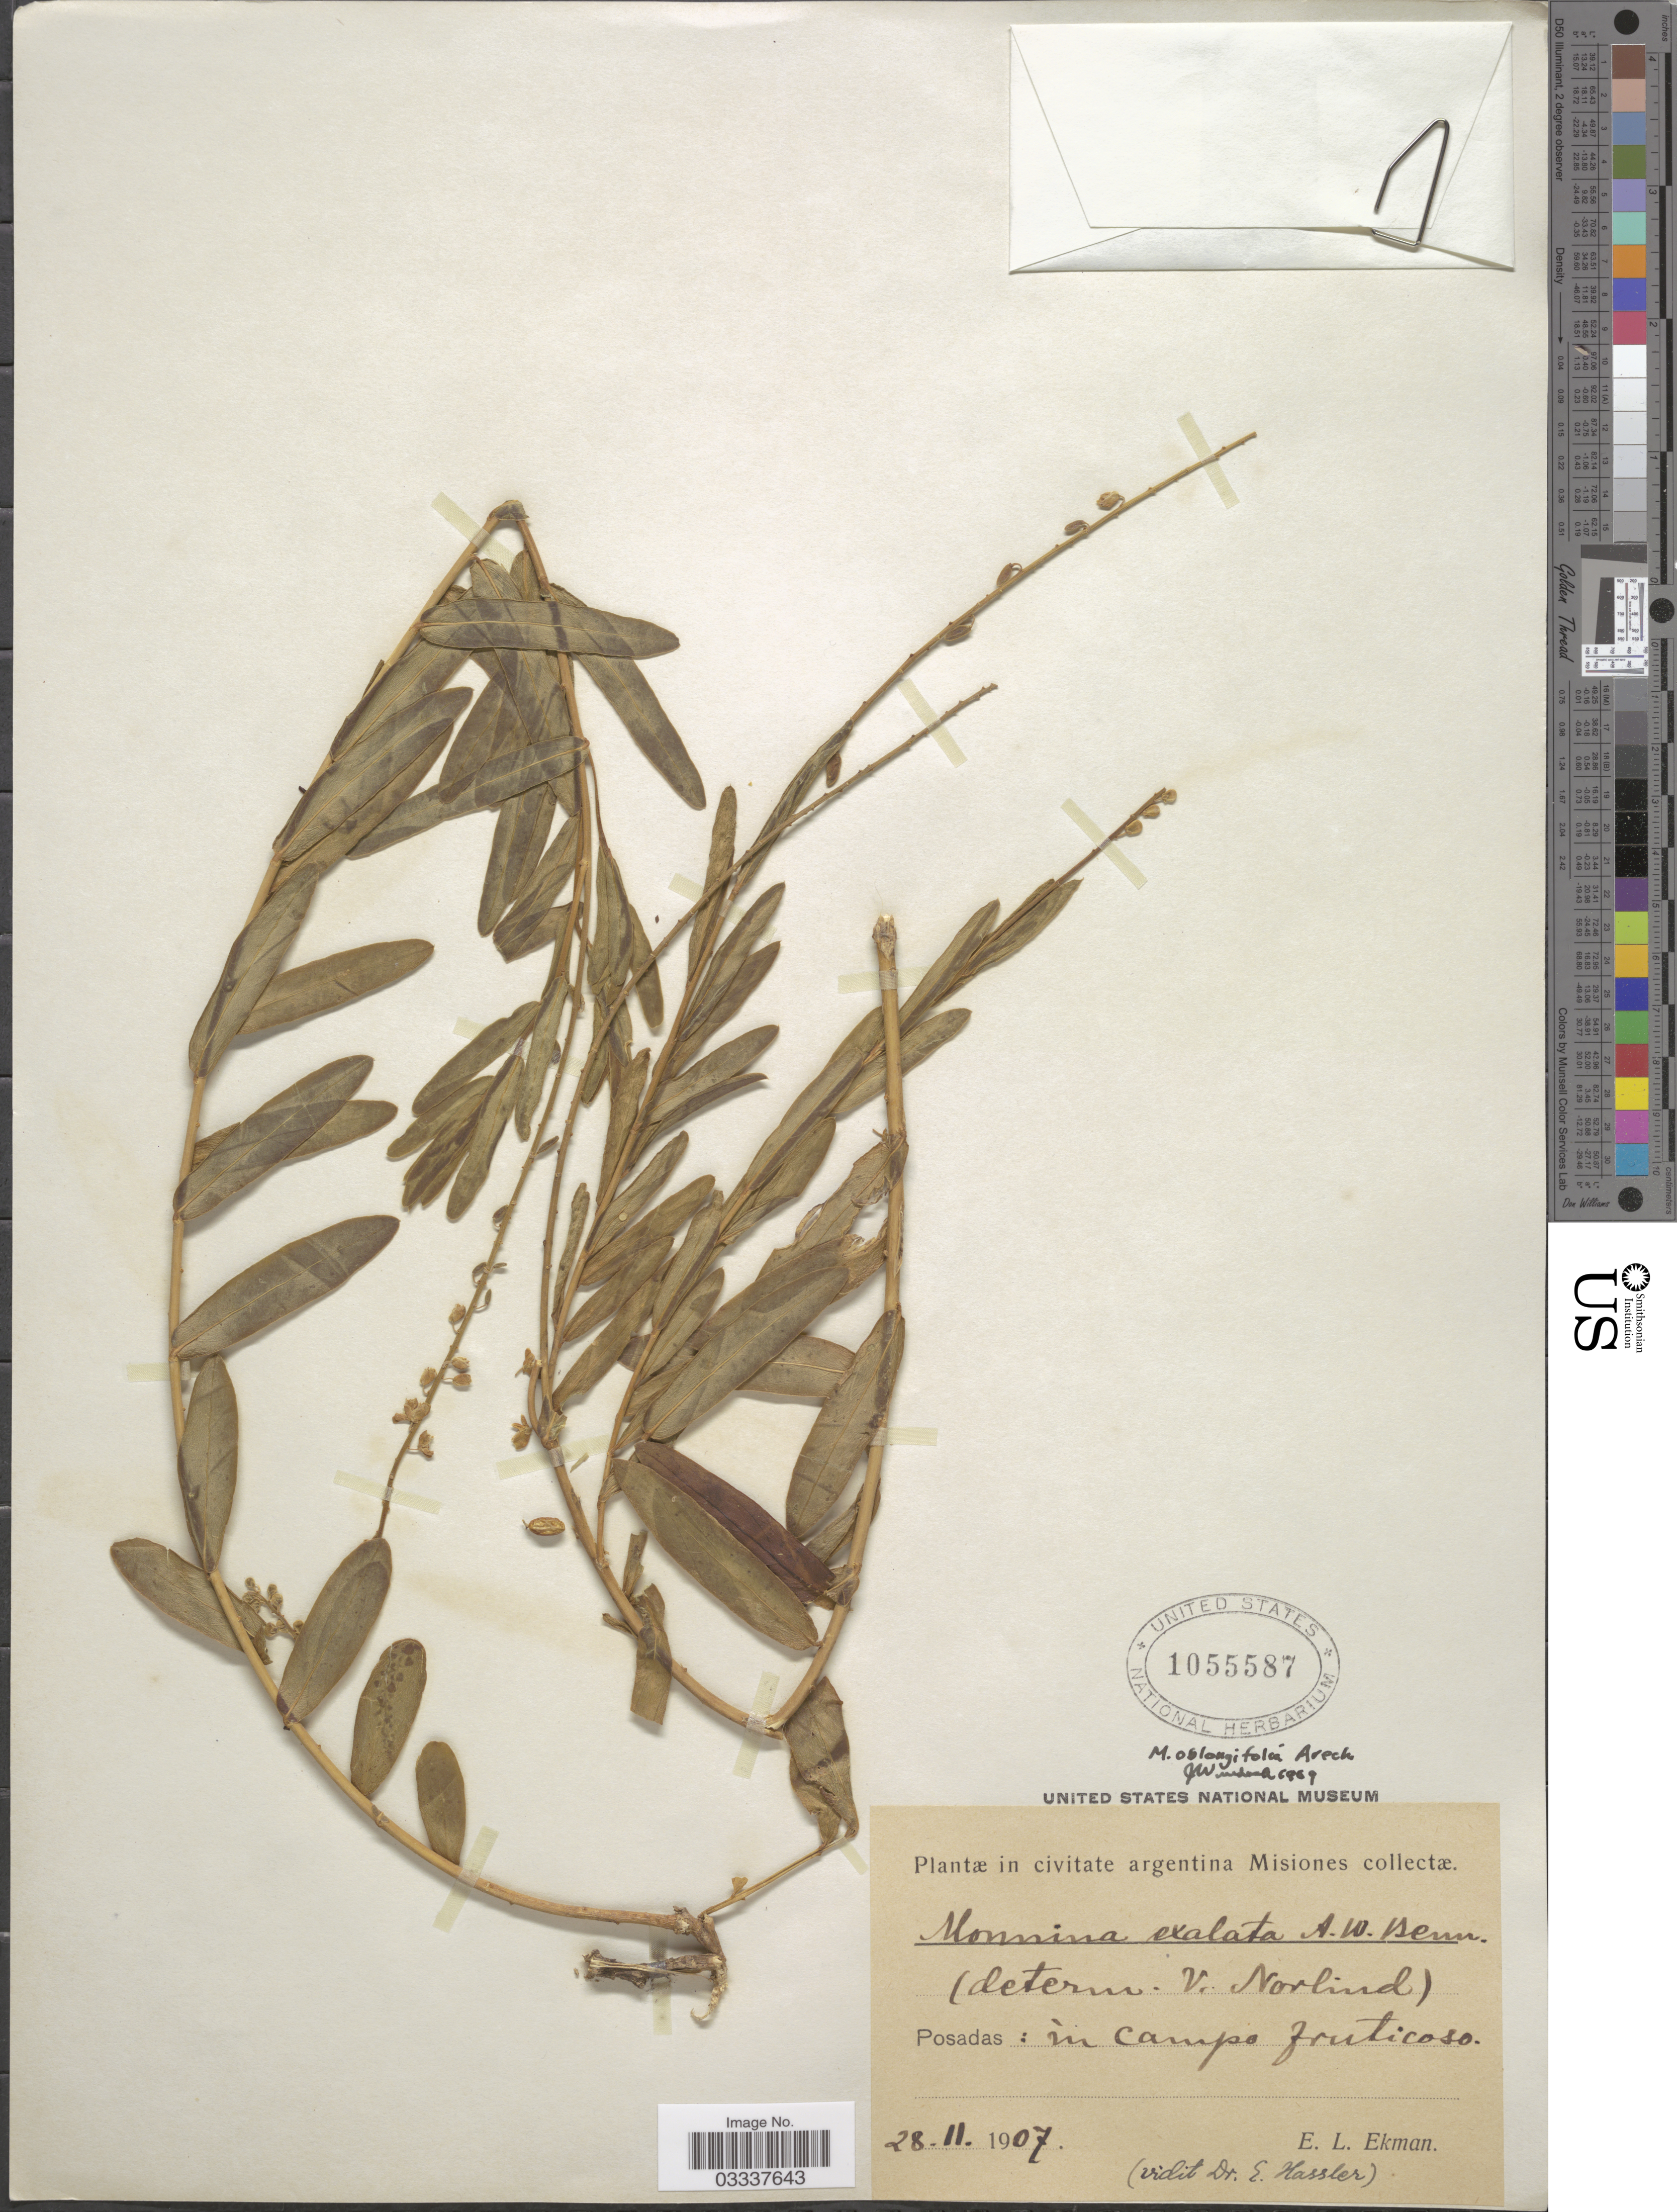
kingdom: Plantae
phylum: Tracheophyta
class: Magnoliopsida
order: Fabales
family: Polygalaceae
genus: Monnina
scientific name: Monnina oblongifolia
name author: Arechav.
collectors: E. L. Ekman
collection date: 1907-11-28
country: Argentina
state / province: Misiones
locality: Posadas.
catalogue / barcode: US 1055587